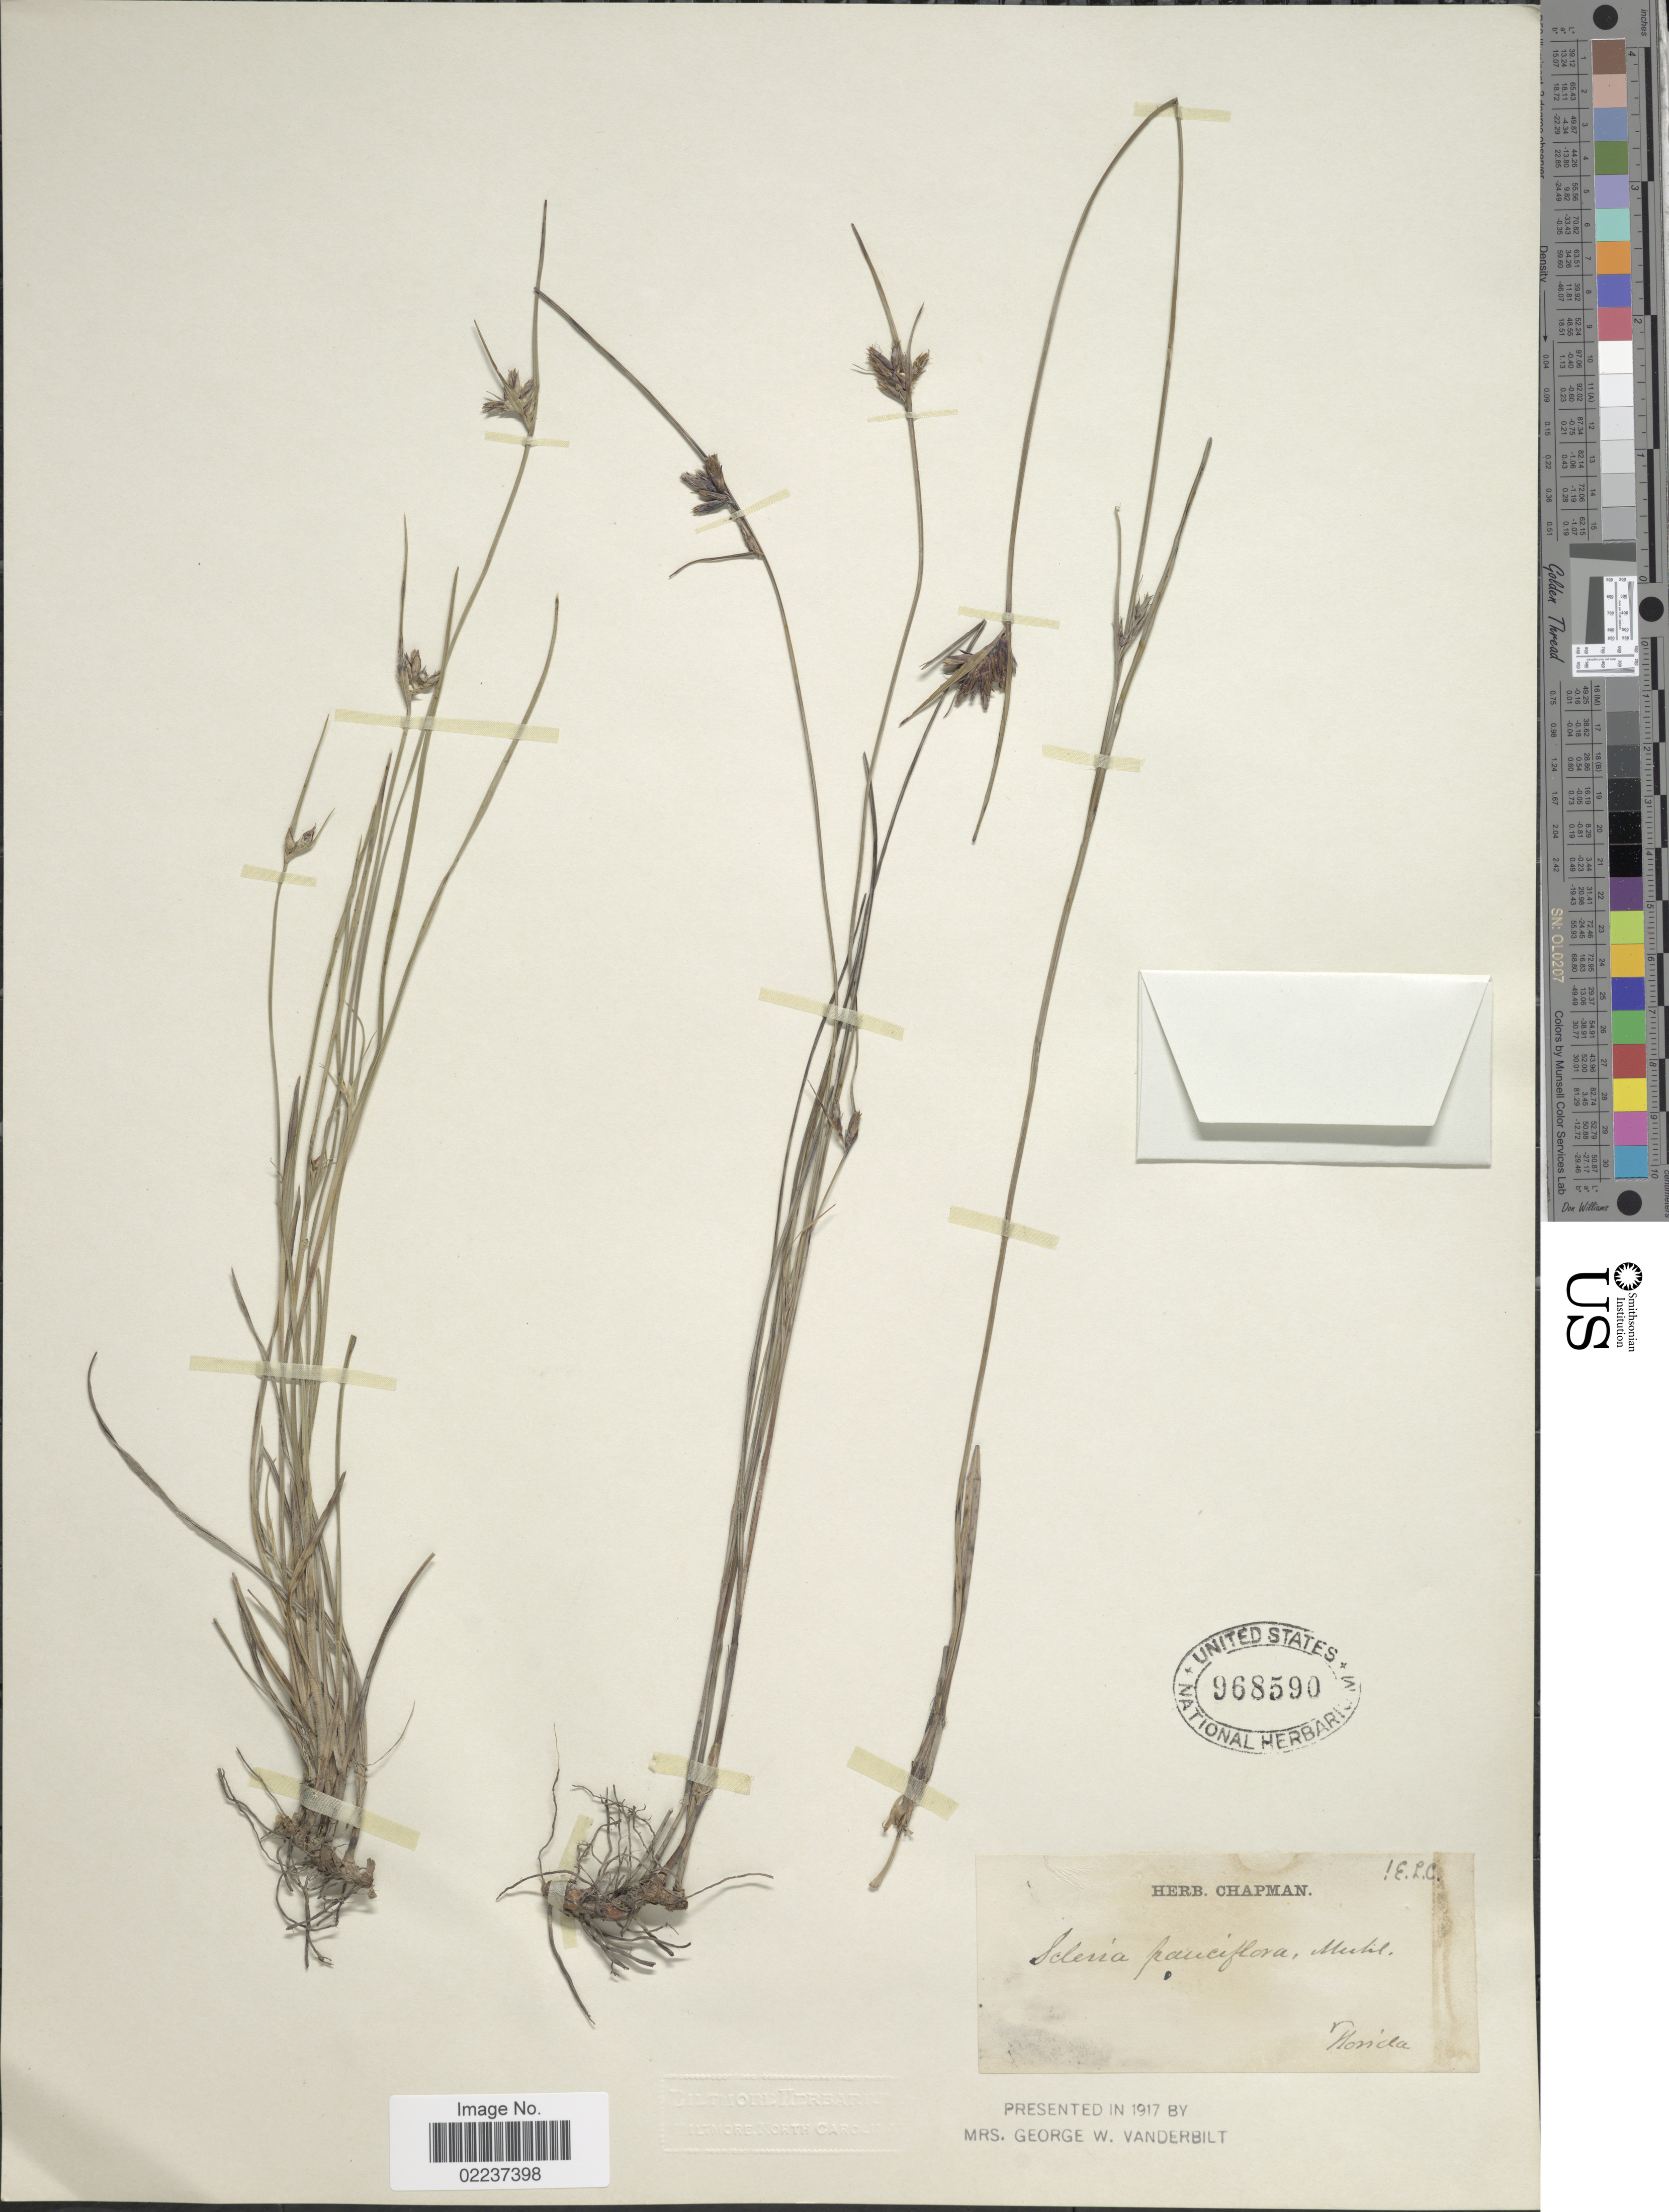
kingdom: Plantae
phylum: Tracheophyta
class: Liliopsida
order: Poales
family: Cyperaceae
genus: Scleria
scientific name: Scleria pauciflora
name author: Muhl. ex Willd.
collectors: ex herb. Chapman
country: United States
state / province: Florida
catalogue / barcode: US 968590